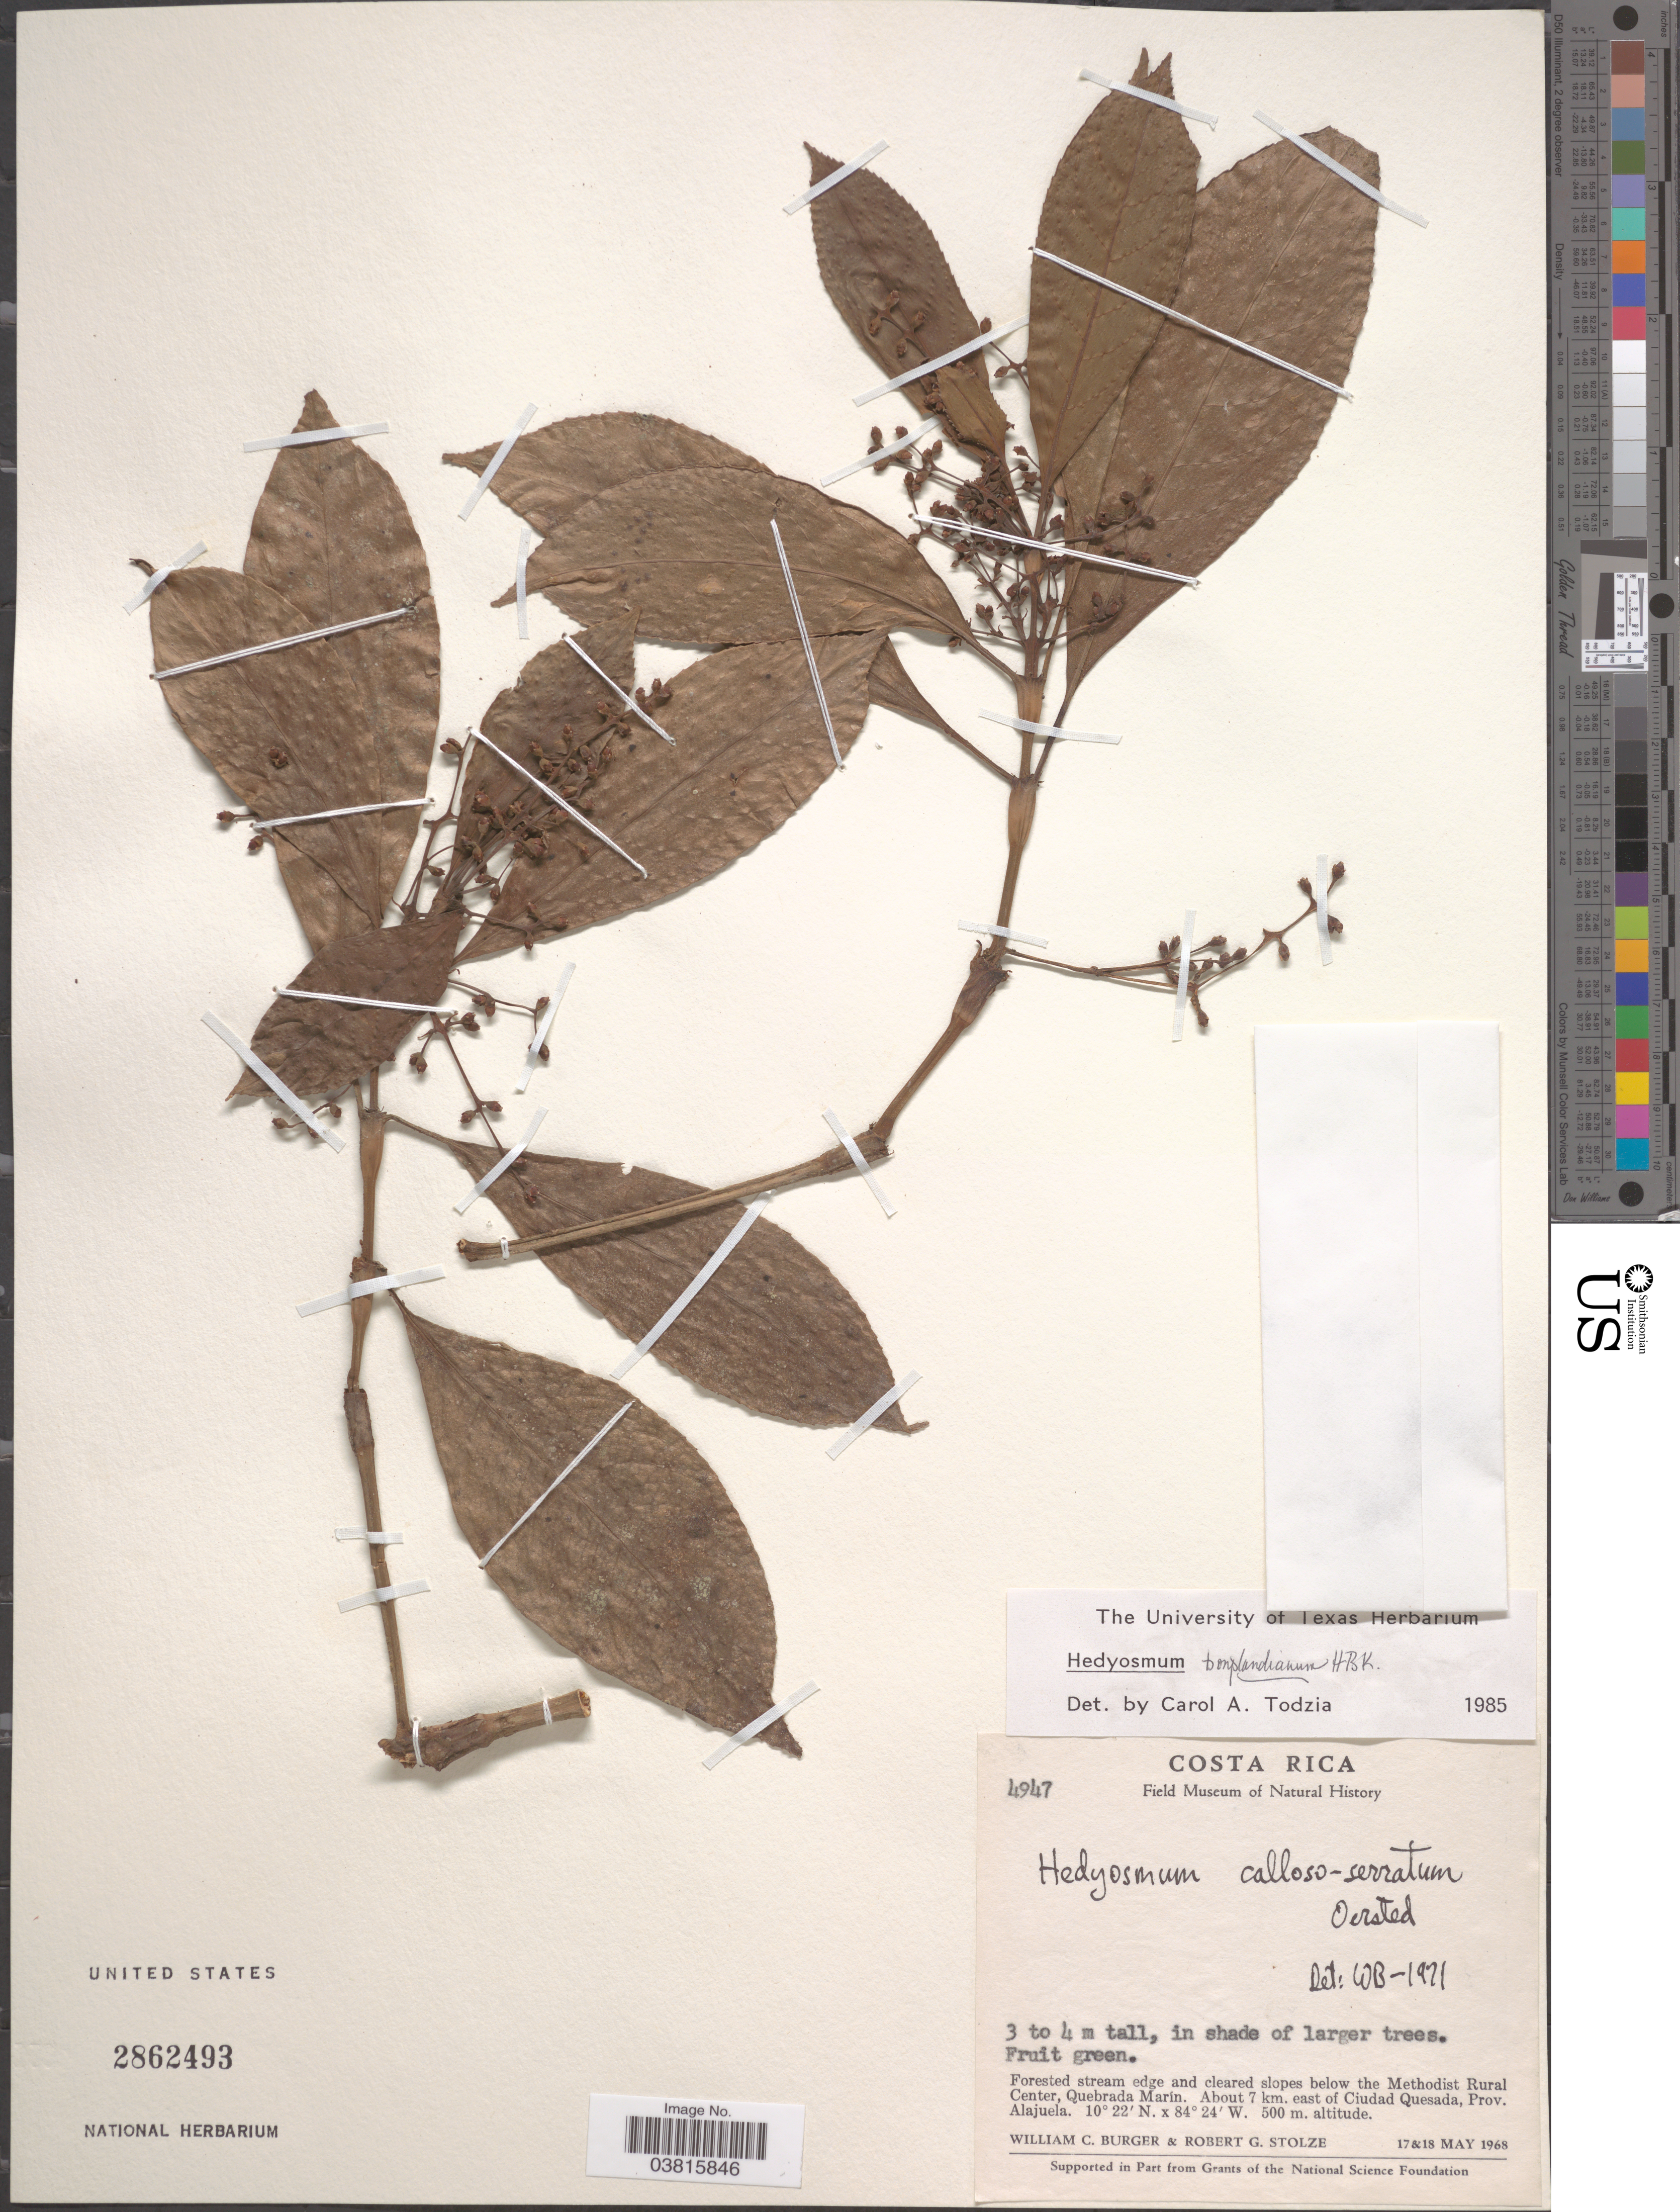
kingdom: Plantae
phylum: Tracheophyta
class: Magnoliopsida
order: Chloranthales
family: Chloranthaceae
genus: Hedyosmum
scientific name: Hedyosmum bonplandianum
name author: Kunth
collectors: W. Burger & R. G. Stolze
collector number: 4947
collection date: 1968-05-17/1968-05-18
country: Costa Rica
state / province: Alajuela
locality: Forested stream edge and cleared slopes below the Methodist Rural Central, Quebrada Marín. About 7 km. east of Ciudad Quesada.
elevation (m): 500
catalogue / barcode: US 2862493